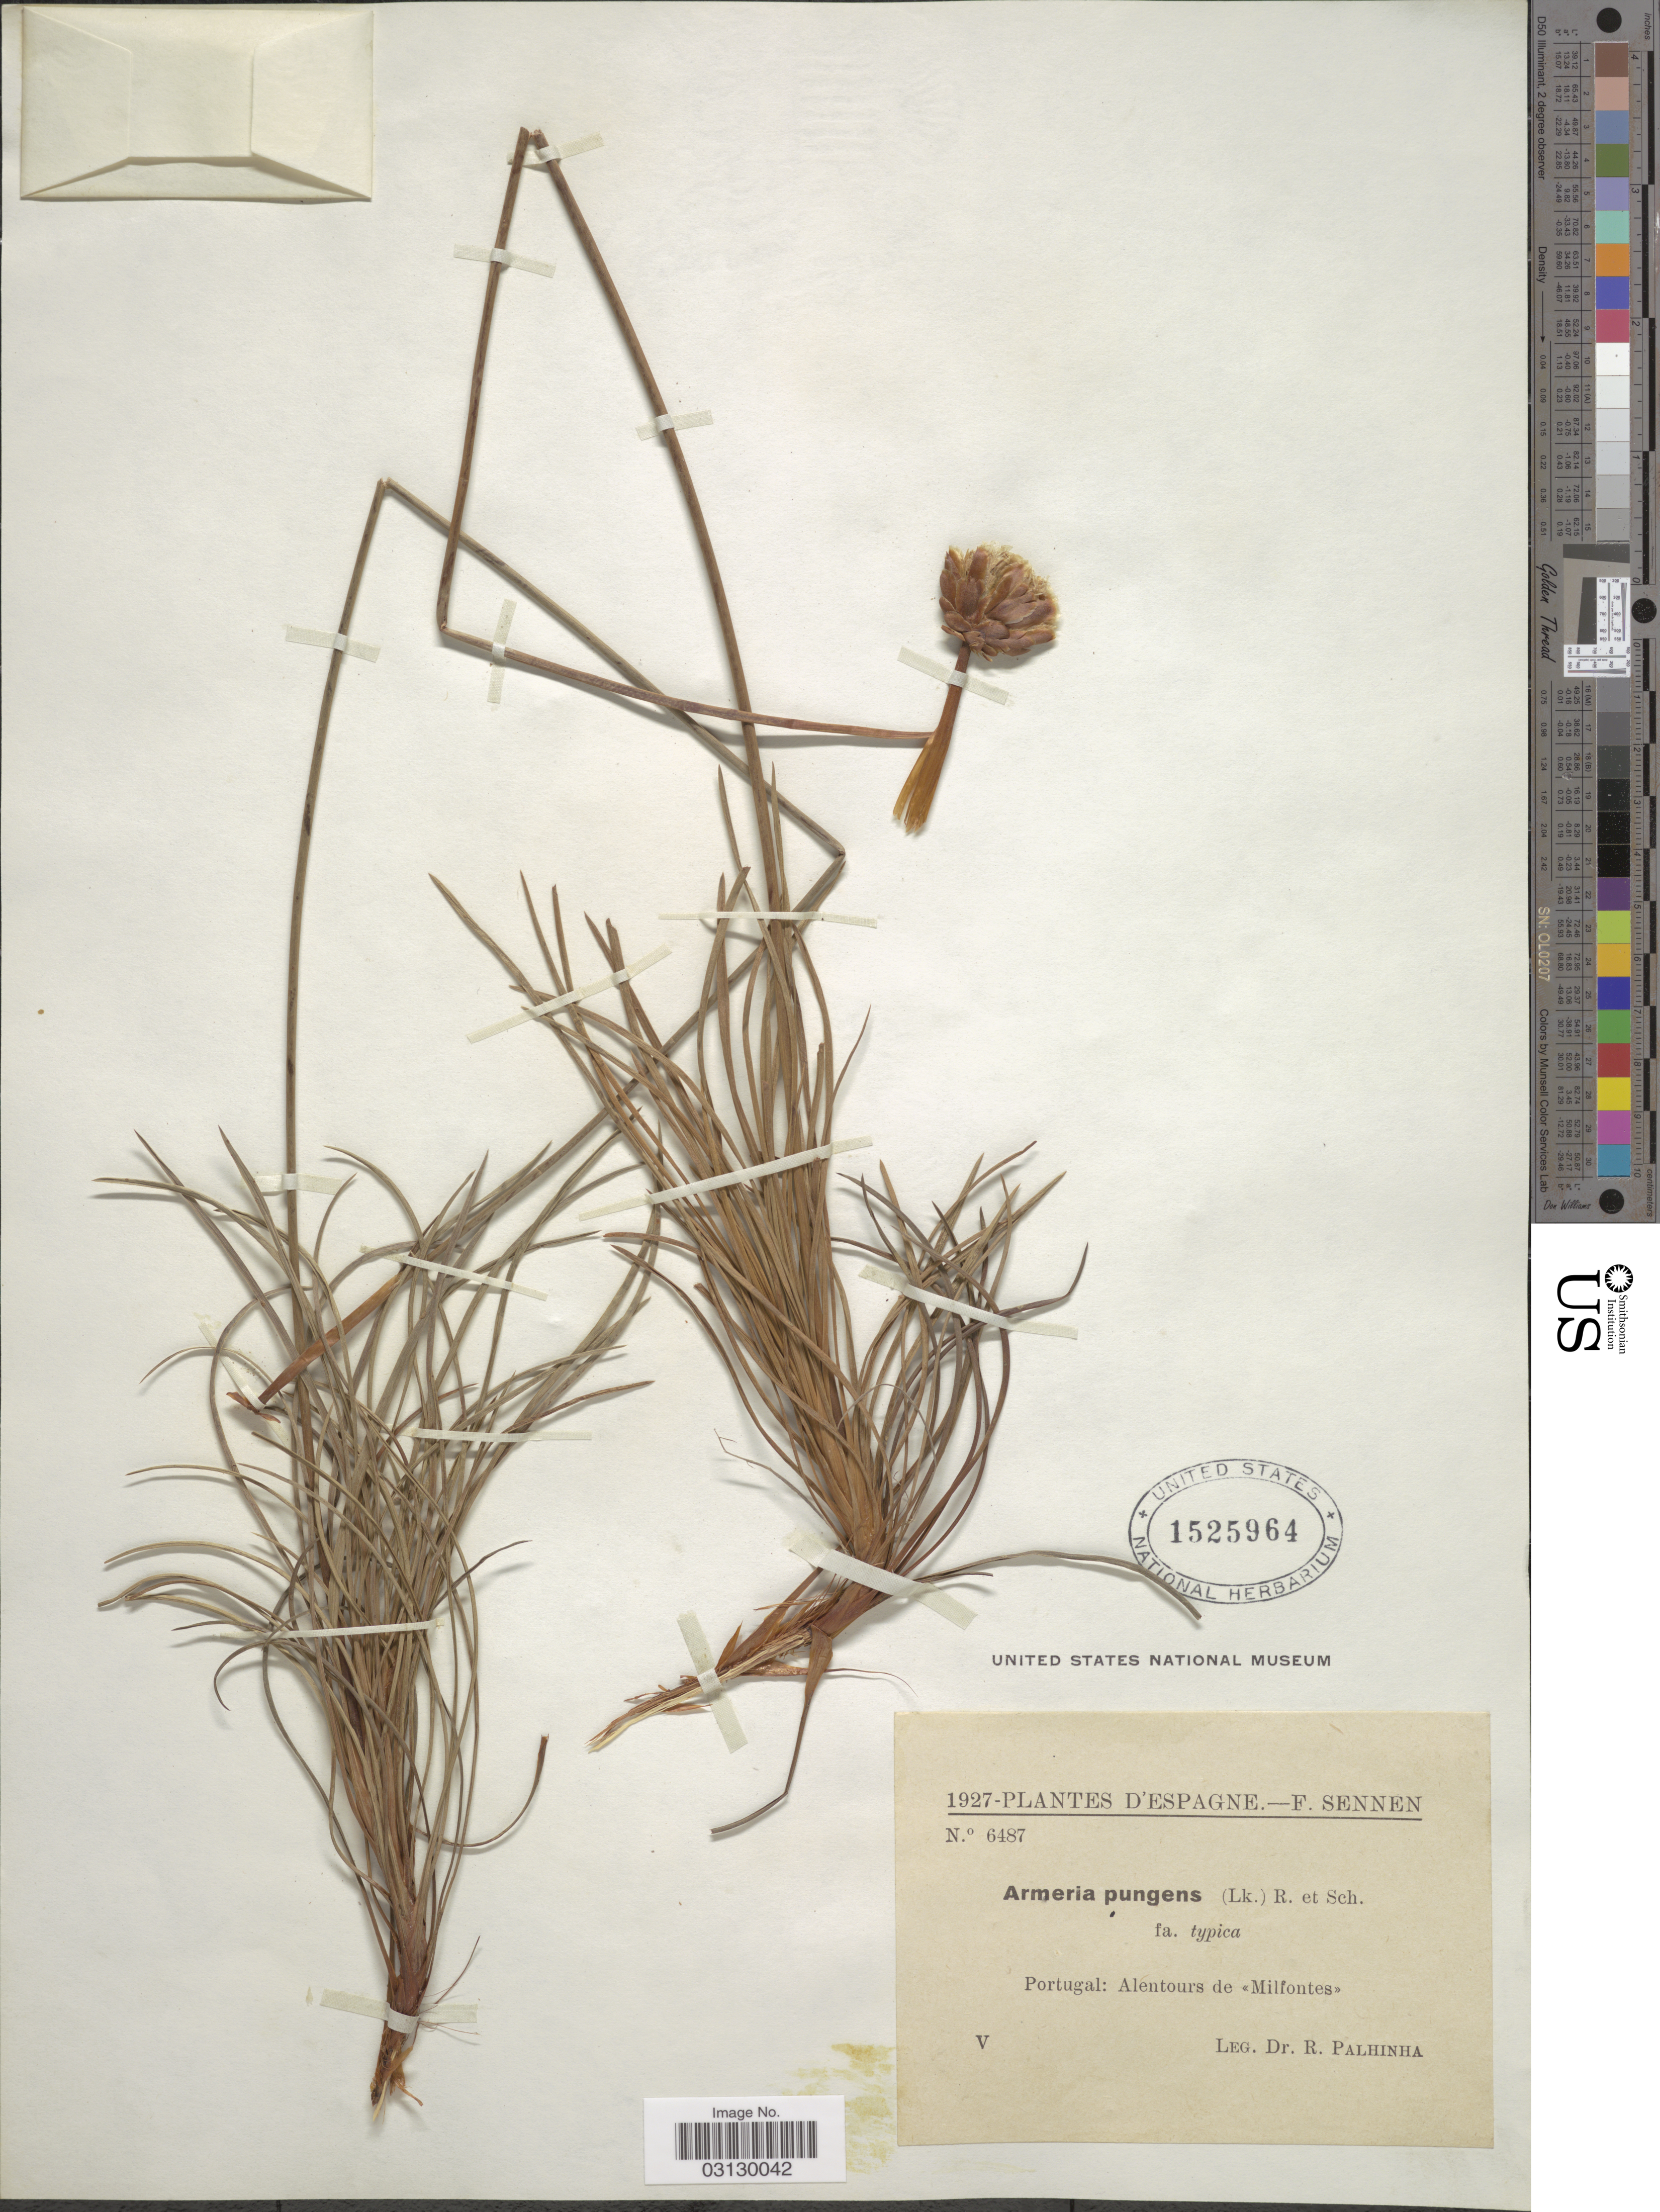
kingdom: Plantae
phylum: Tracheophyta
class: Magnoliopsida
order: Caryophyllales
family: Plumbaginaceae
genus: Armeria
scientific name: Armeria pungens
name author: (Link) Hoffmanns. & Link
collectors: R. Palhinha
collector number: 6487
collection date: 1927-05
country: Portugal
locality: Alentours de <<Milfontes>>.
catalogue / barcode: US 1525964